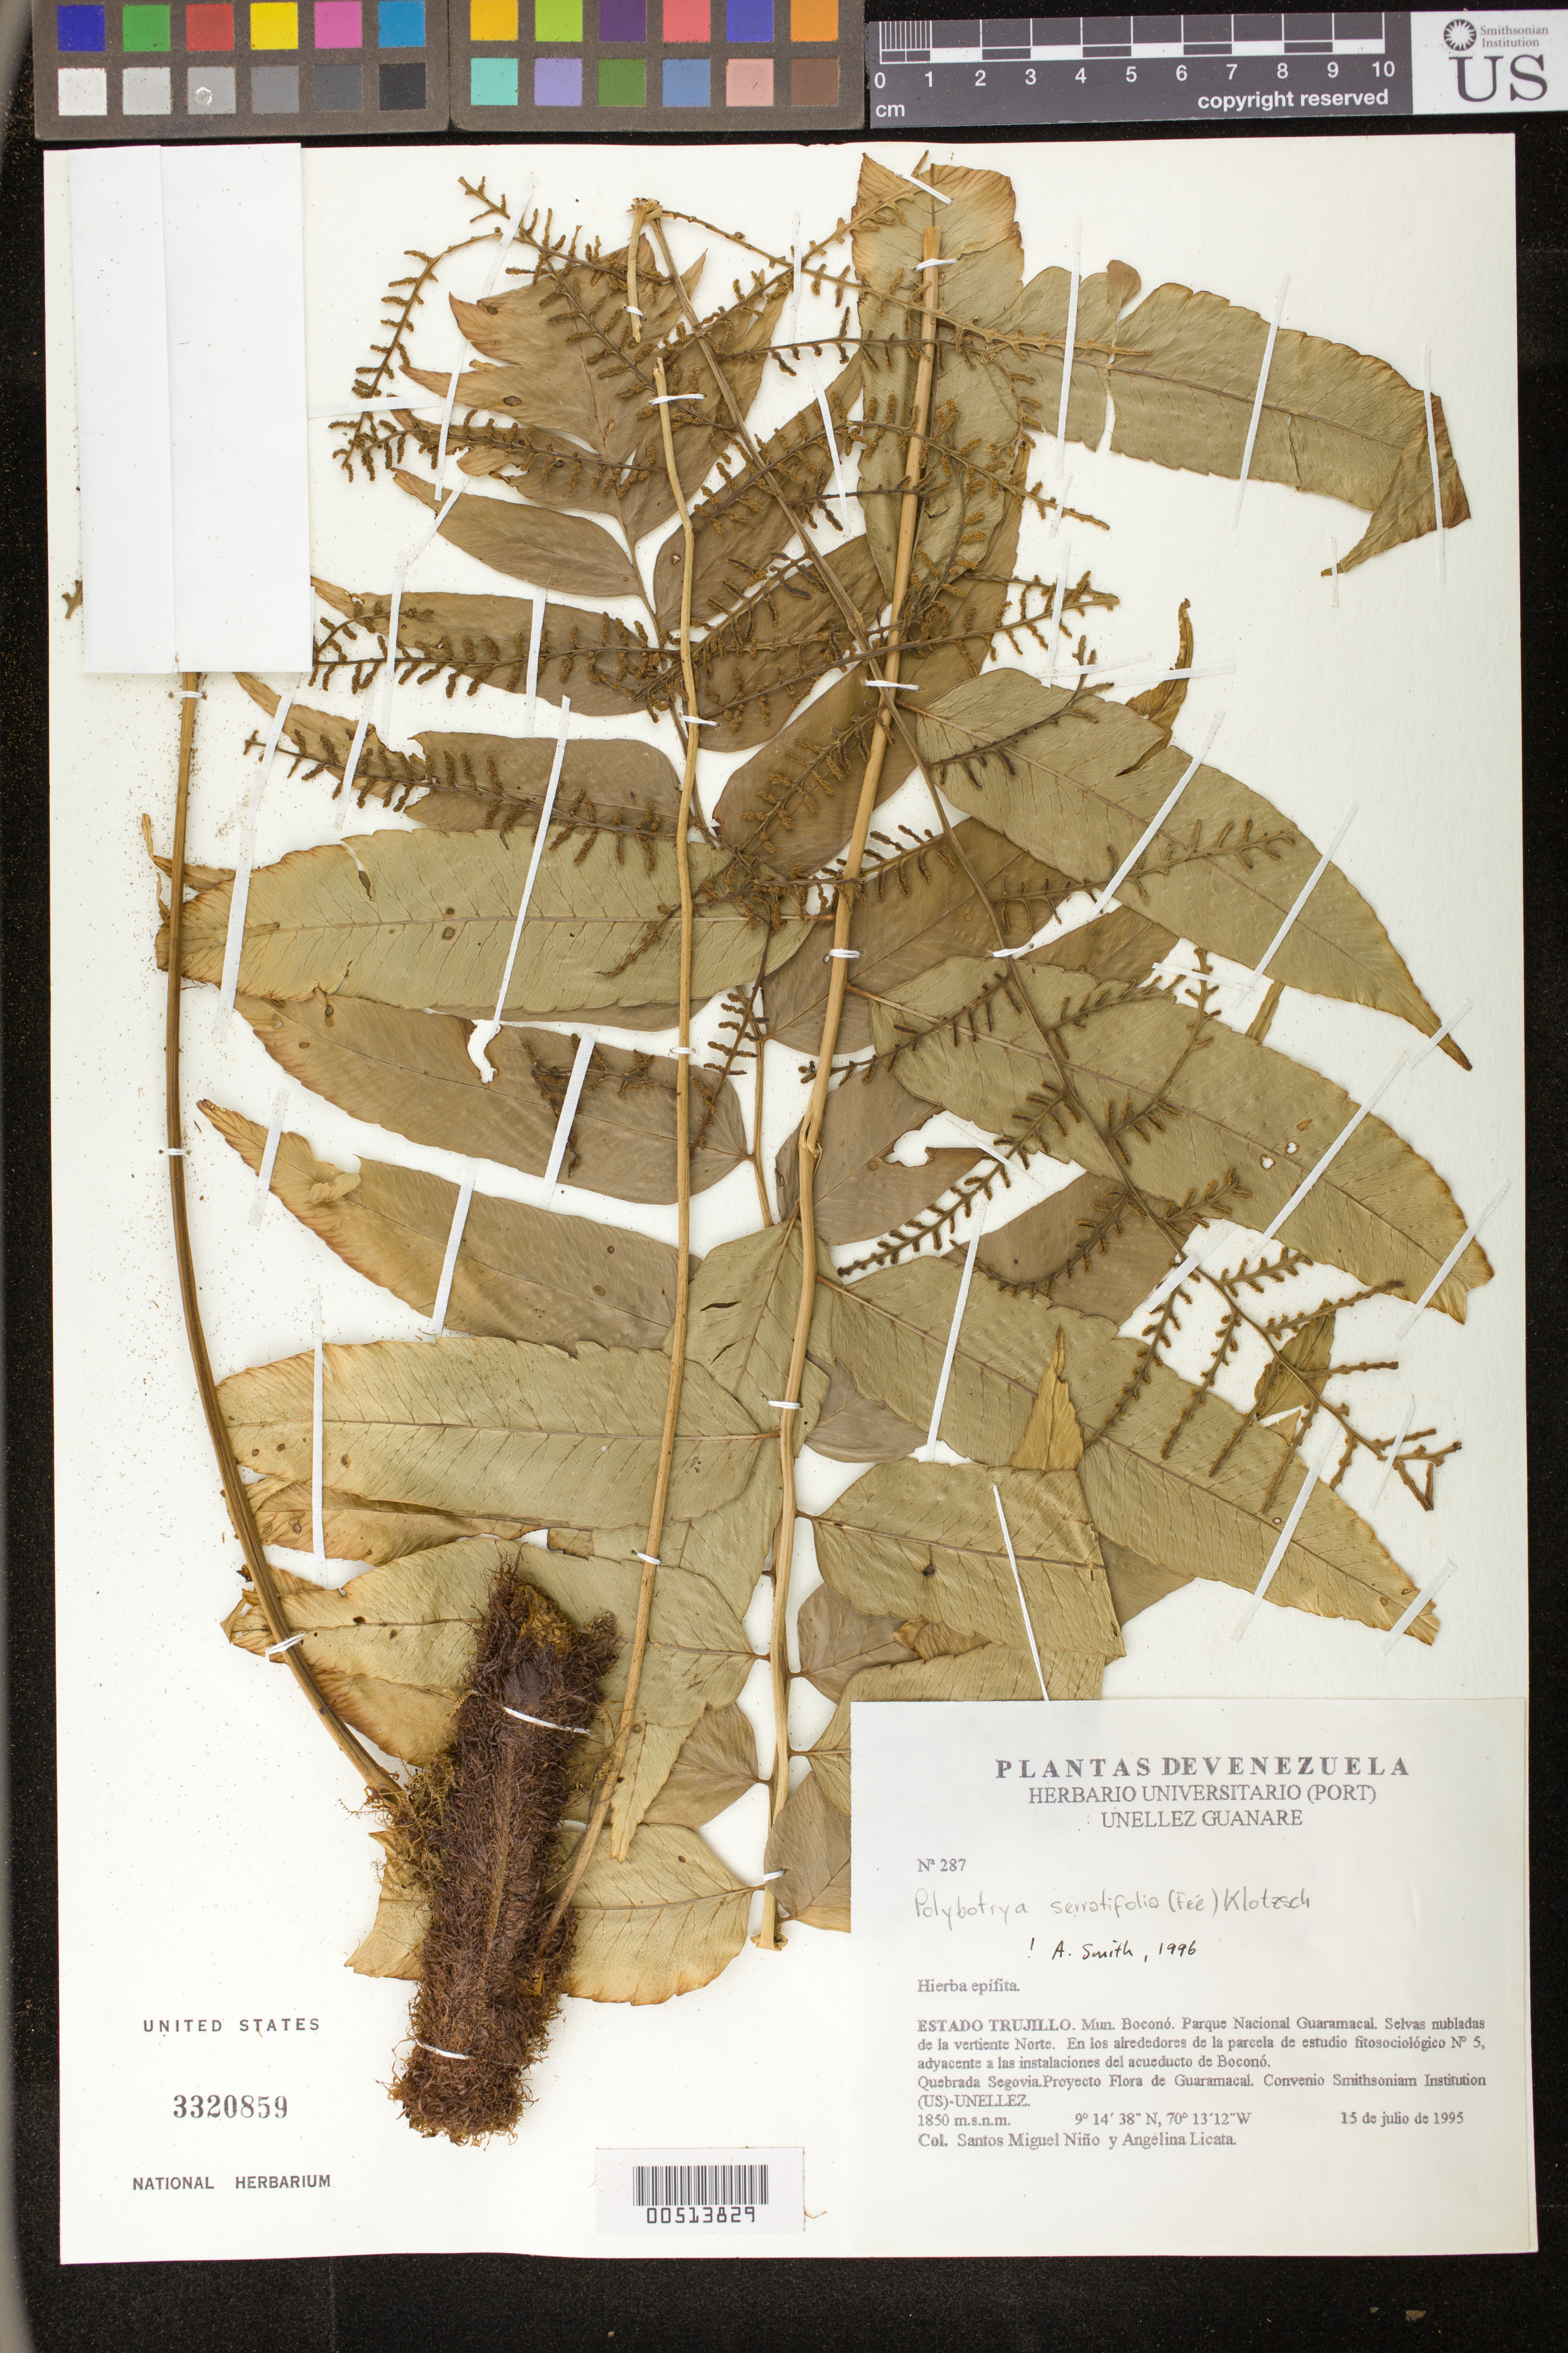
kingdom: Plantae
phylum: Tracheophyta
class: Polypodiopsida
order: Polypodiales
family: Dryopteridaceae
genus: Polybotrya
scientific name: Polybotrya serratifolia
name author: (Fée) Klotzsch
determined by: Smith, A.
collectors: S. M. Niño & A. Licata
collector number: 287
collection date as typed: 15 Jul 1995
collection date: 1995-07-15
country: Venezuela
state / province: Trujillo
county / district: Boconó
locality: Parque Nacional Guaramacal, vertiente N, adyacente a las instalaciones del acueducto de Boconó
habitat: Selvas nubladas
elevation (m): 1850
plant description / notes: PORT, US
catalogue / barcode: US 3320859